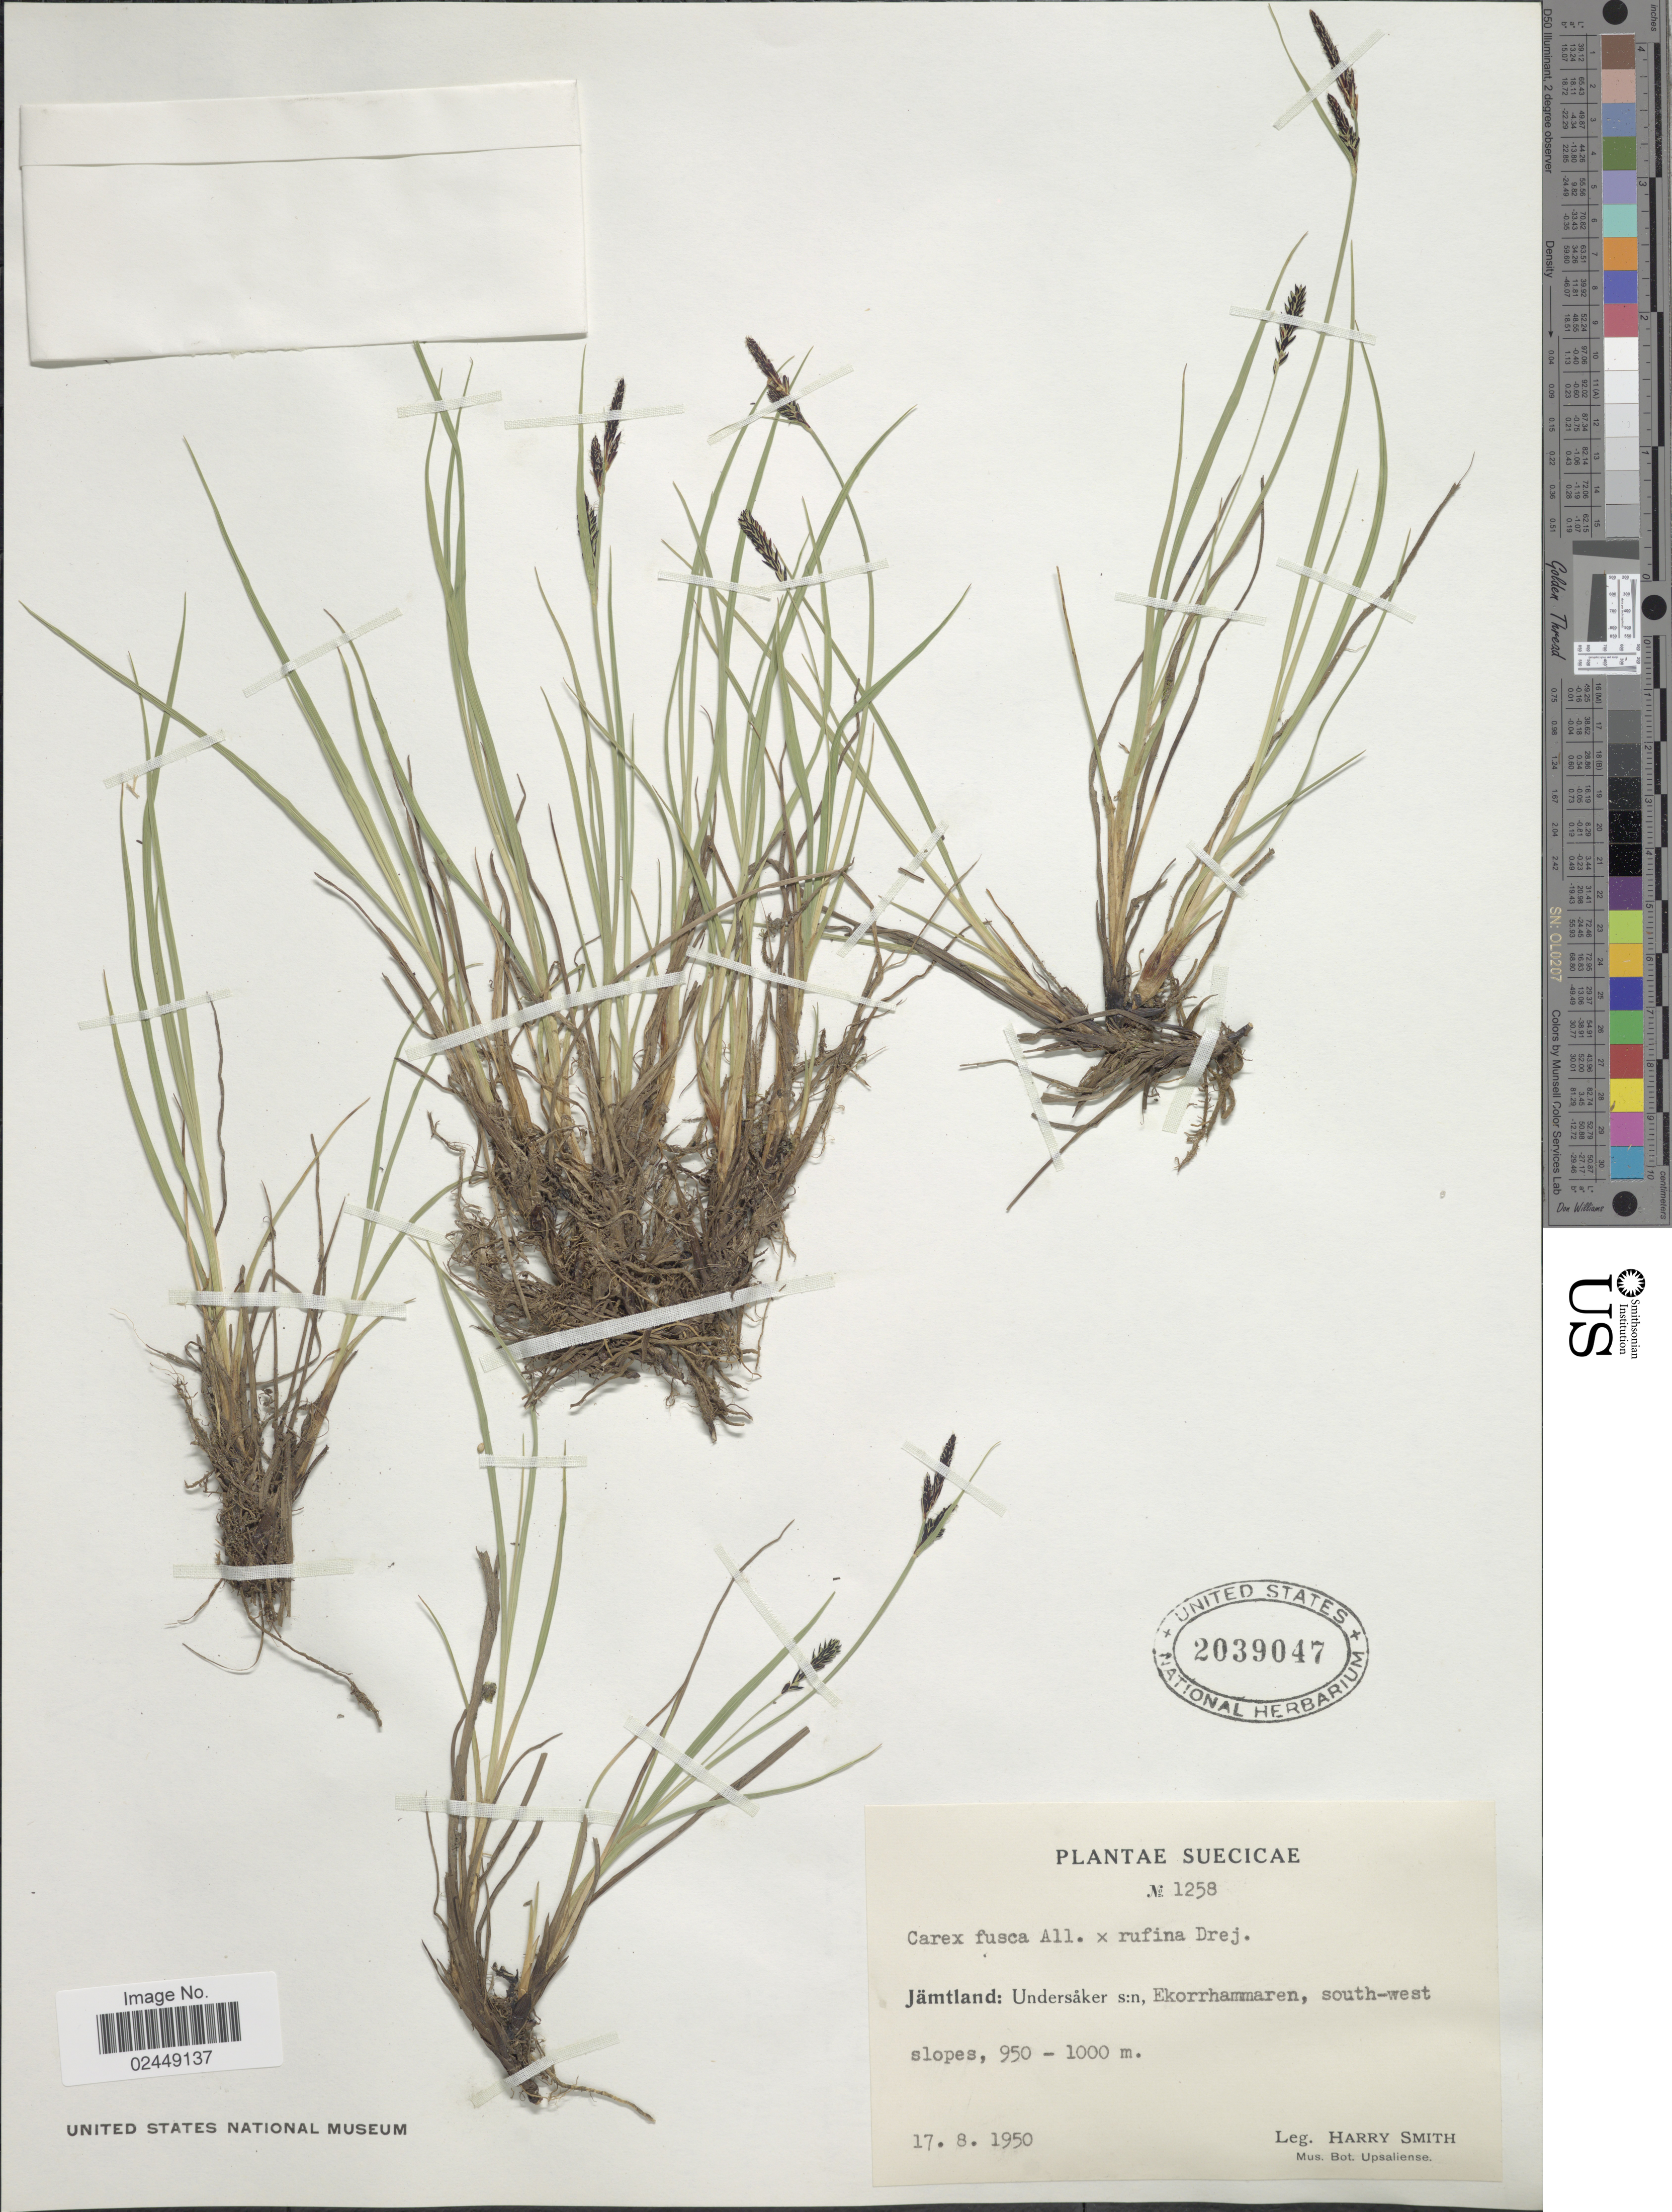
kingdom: Plantae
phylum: Tracheophyta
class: Liliopsida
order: Poales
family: Cyperaceae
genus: Carex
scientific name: Carex nigra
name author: (L.) Reichard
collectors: H. Smith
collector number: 1258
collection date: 1950-08-17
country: Sweden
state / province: Jämtland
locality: Undersåker s:n, Ekorrhammaren, south-west slopes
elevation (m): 950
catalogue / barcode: US 2039047